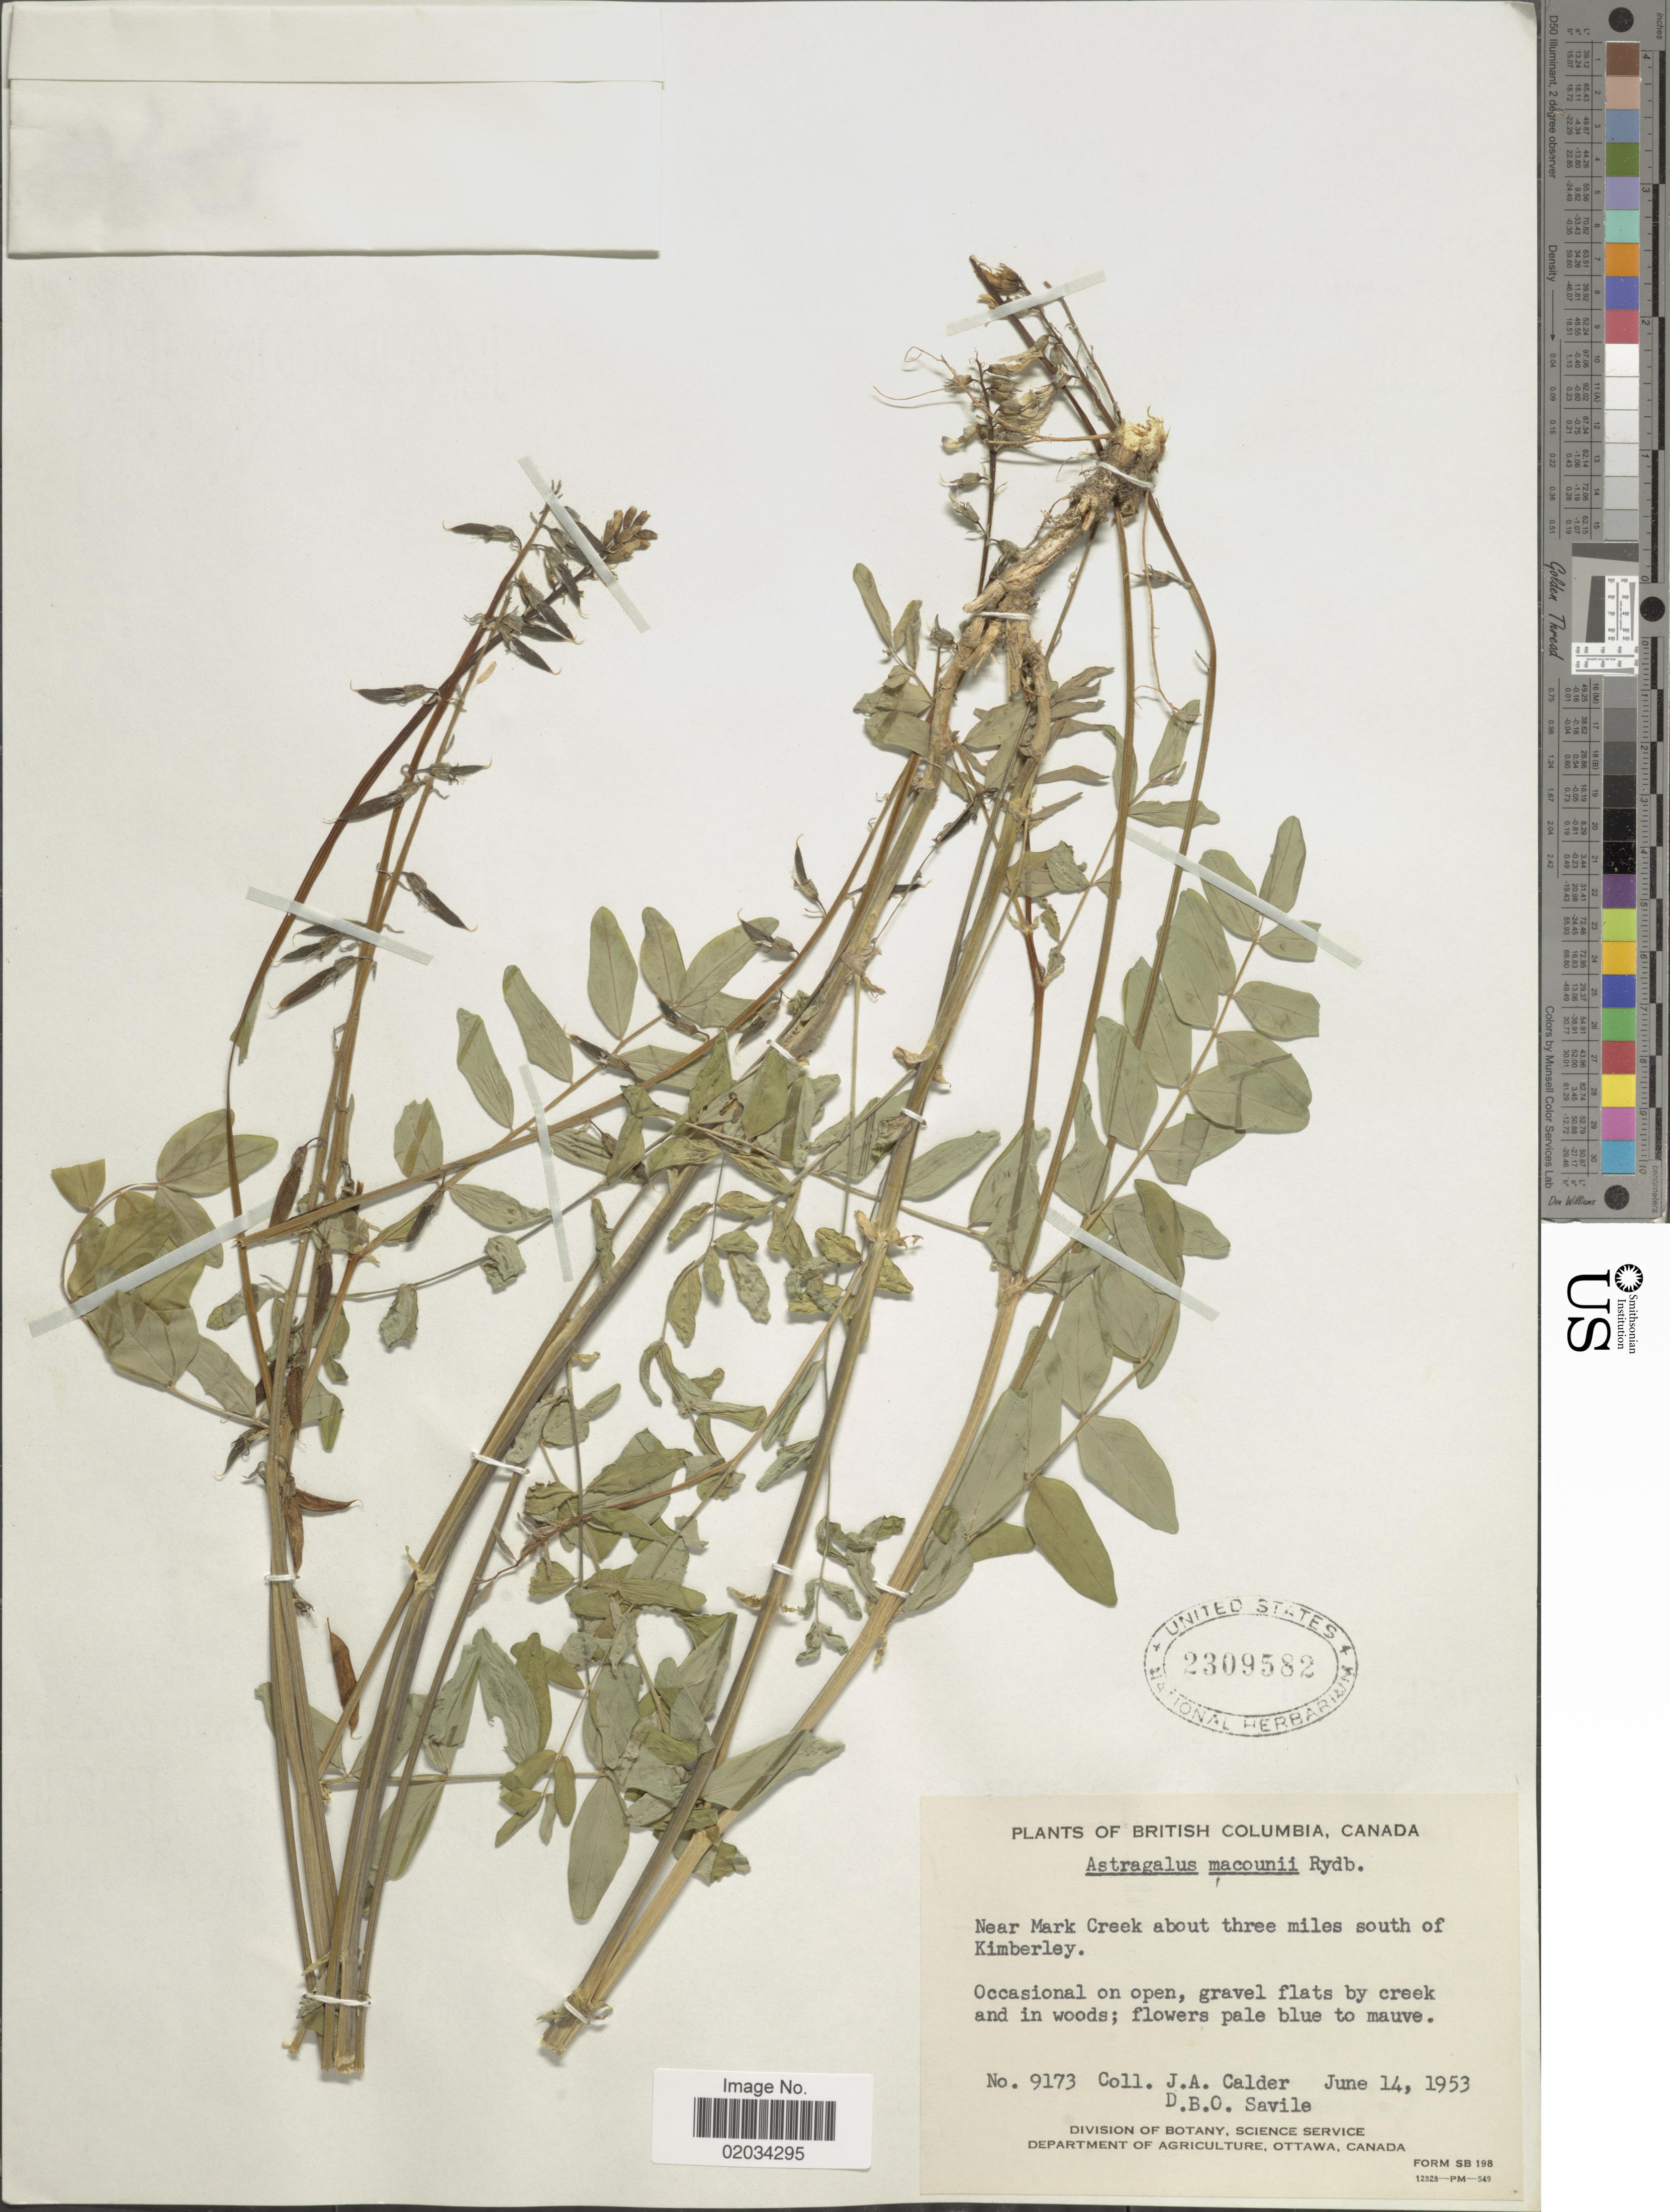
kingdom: Plantae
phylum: Tracheophyta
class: Magnoliopsida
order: Fabales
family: Fabaceae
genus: Astragalus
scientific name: Astragalus robbinsii var. minor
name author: (Hook.) Barneby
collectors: J. A. Calder & D. Savile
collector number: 9173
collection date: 1953-06-14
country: Canada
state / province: British Columbia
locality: Near Mark Creek about three miles south of Kimberley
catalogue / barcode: US 2309582